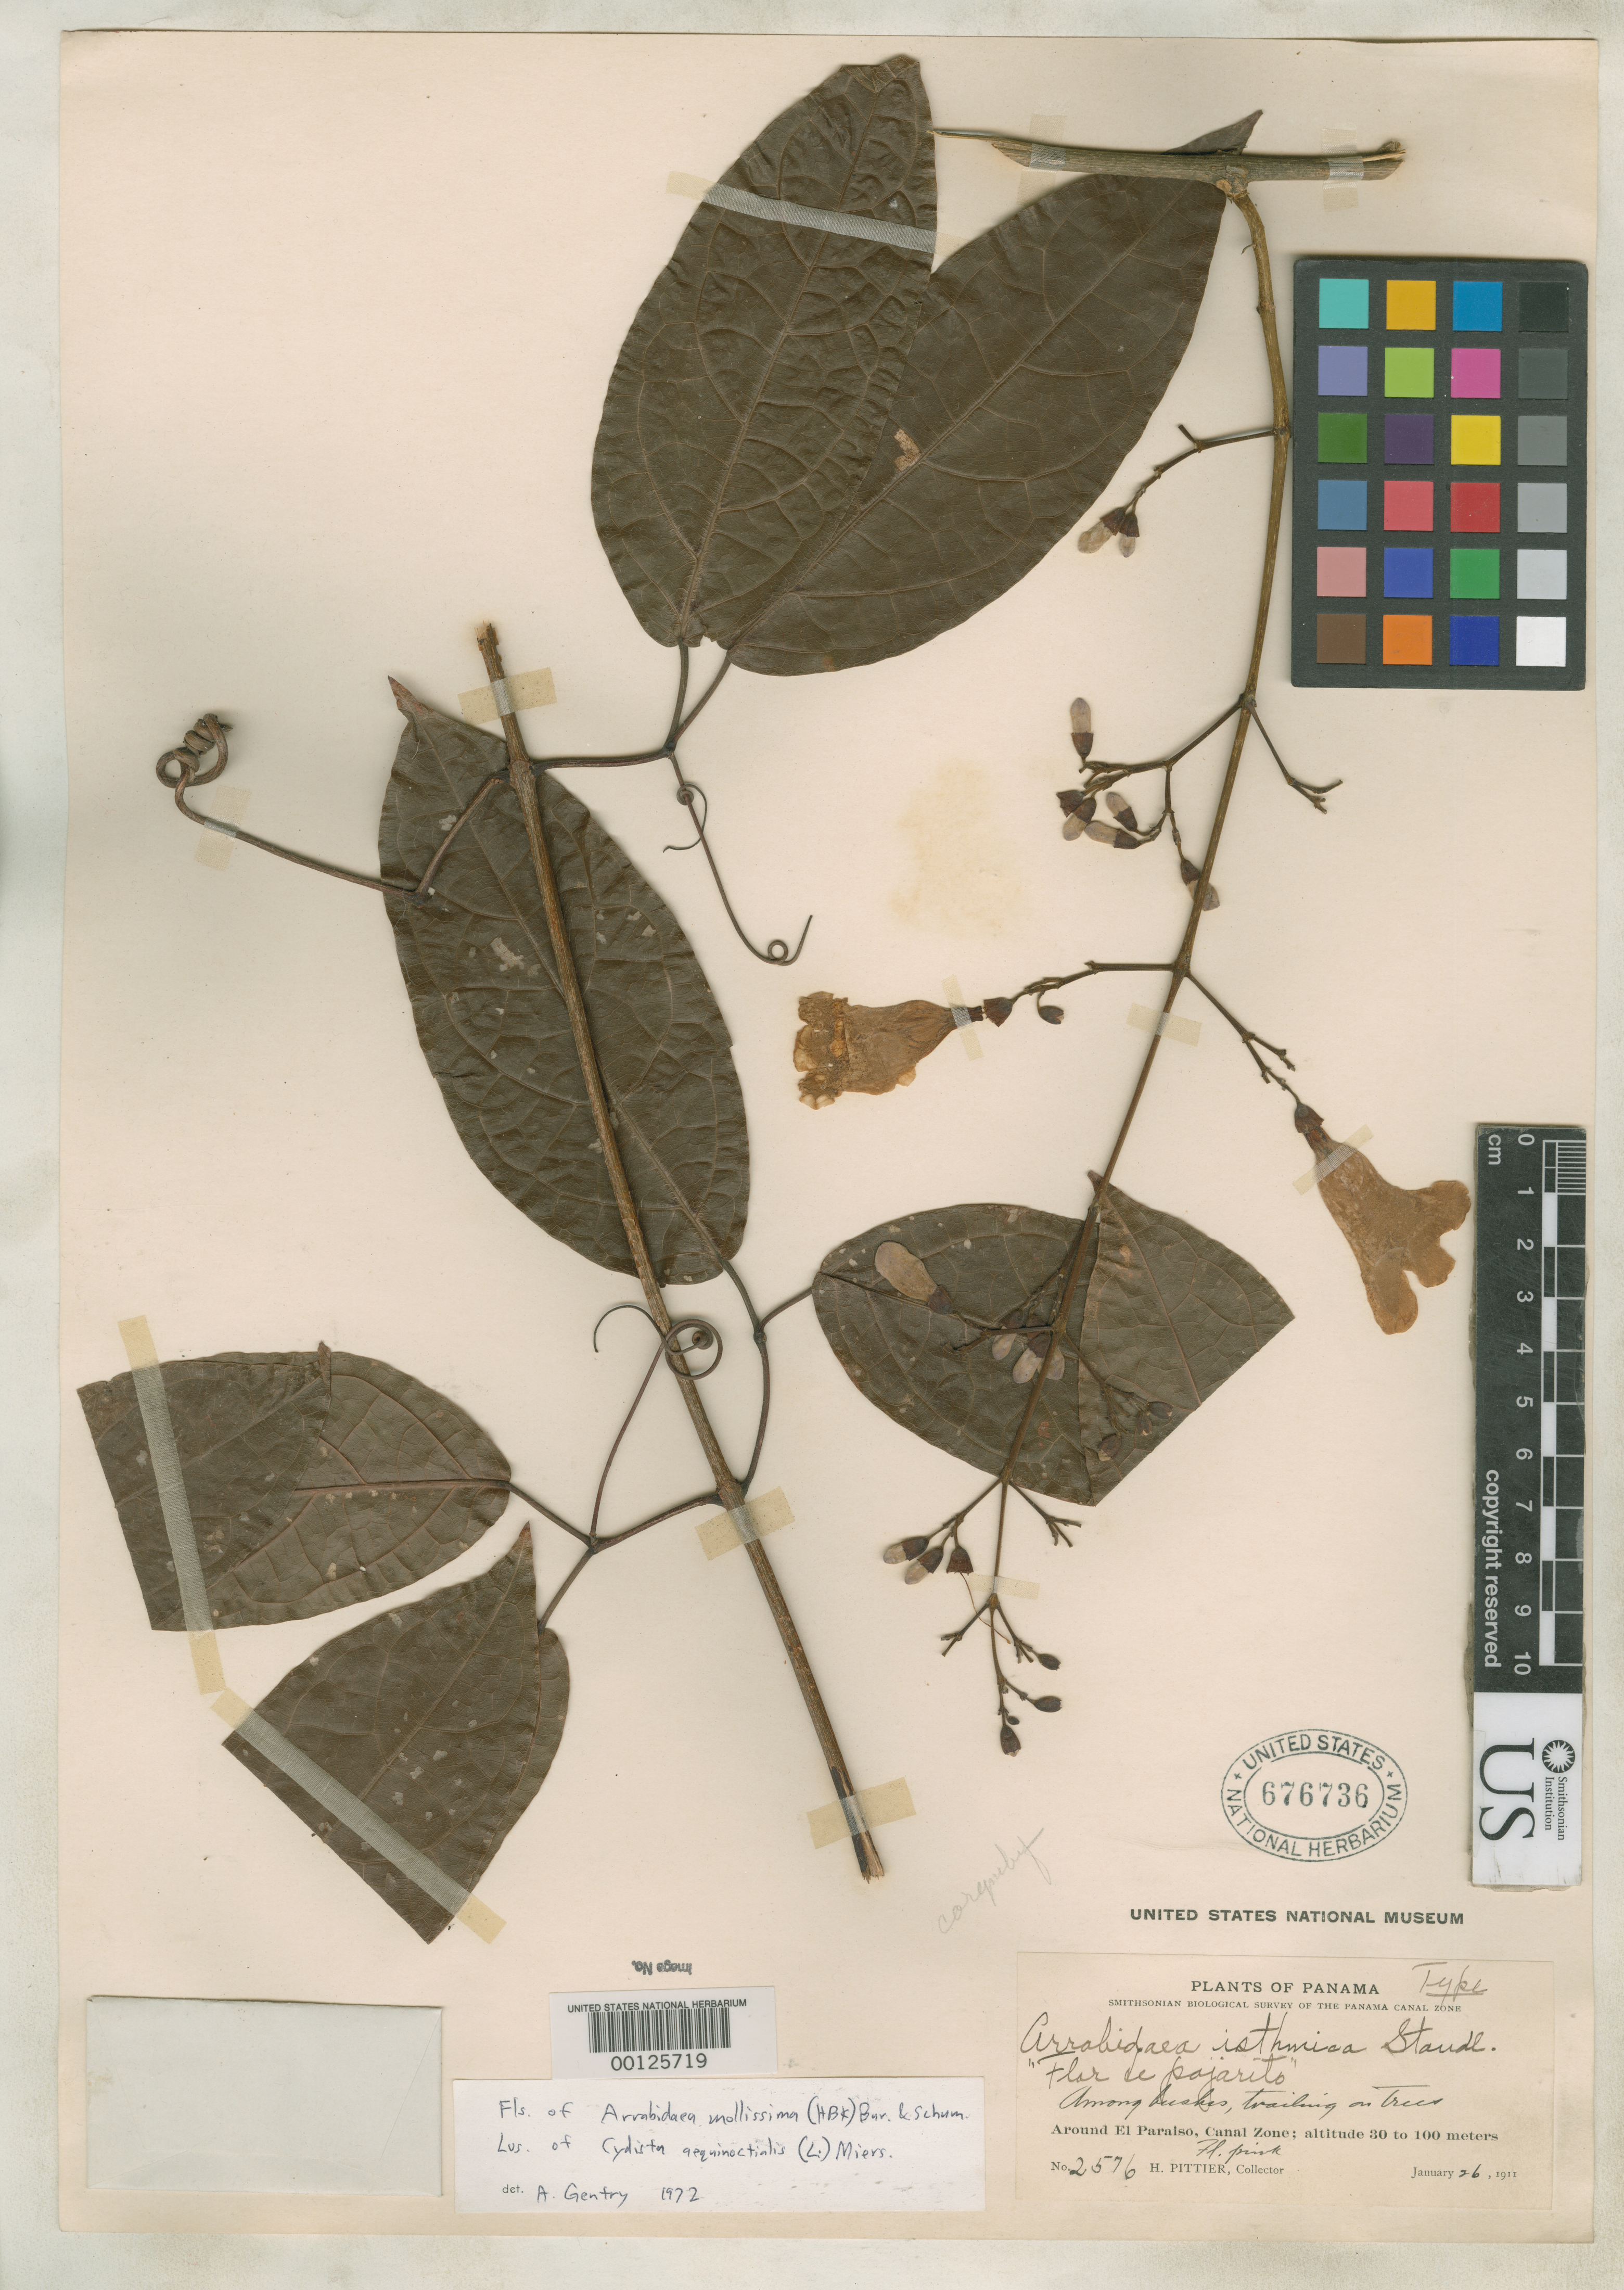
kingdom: Plantae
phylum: Tracheophyta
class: Magnoliopsida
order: Lamiales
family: Bignoniaceae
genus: Arrabidaea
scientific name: Arrabidaea isthmica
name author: Standl.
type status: Holotype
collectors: H. F. Pittier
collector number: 2576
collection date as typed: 26 Jan 1911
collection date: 1911-01-26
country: Panama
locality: Paraiso.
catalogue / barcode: US 676736